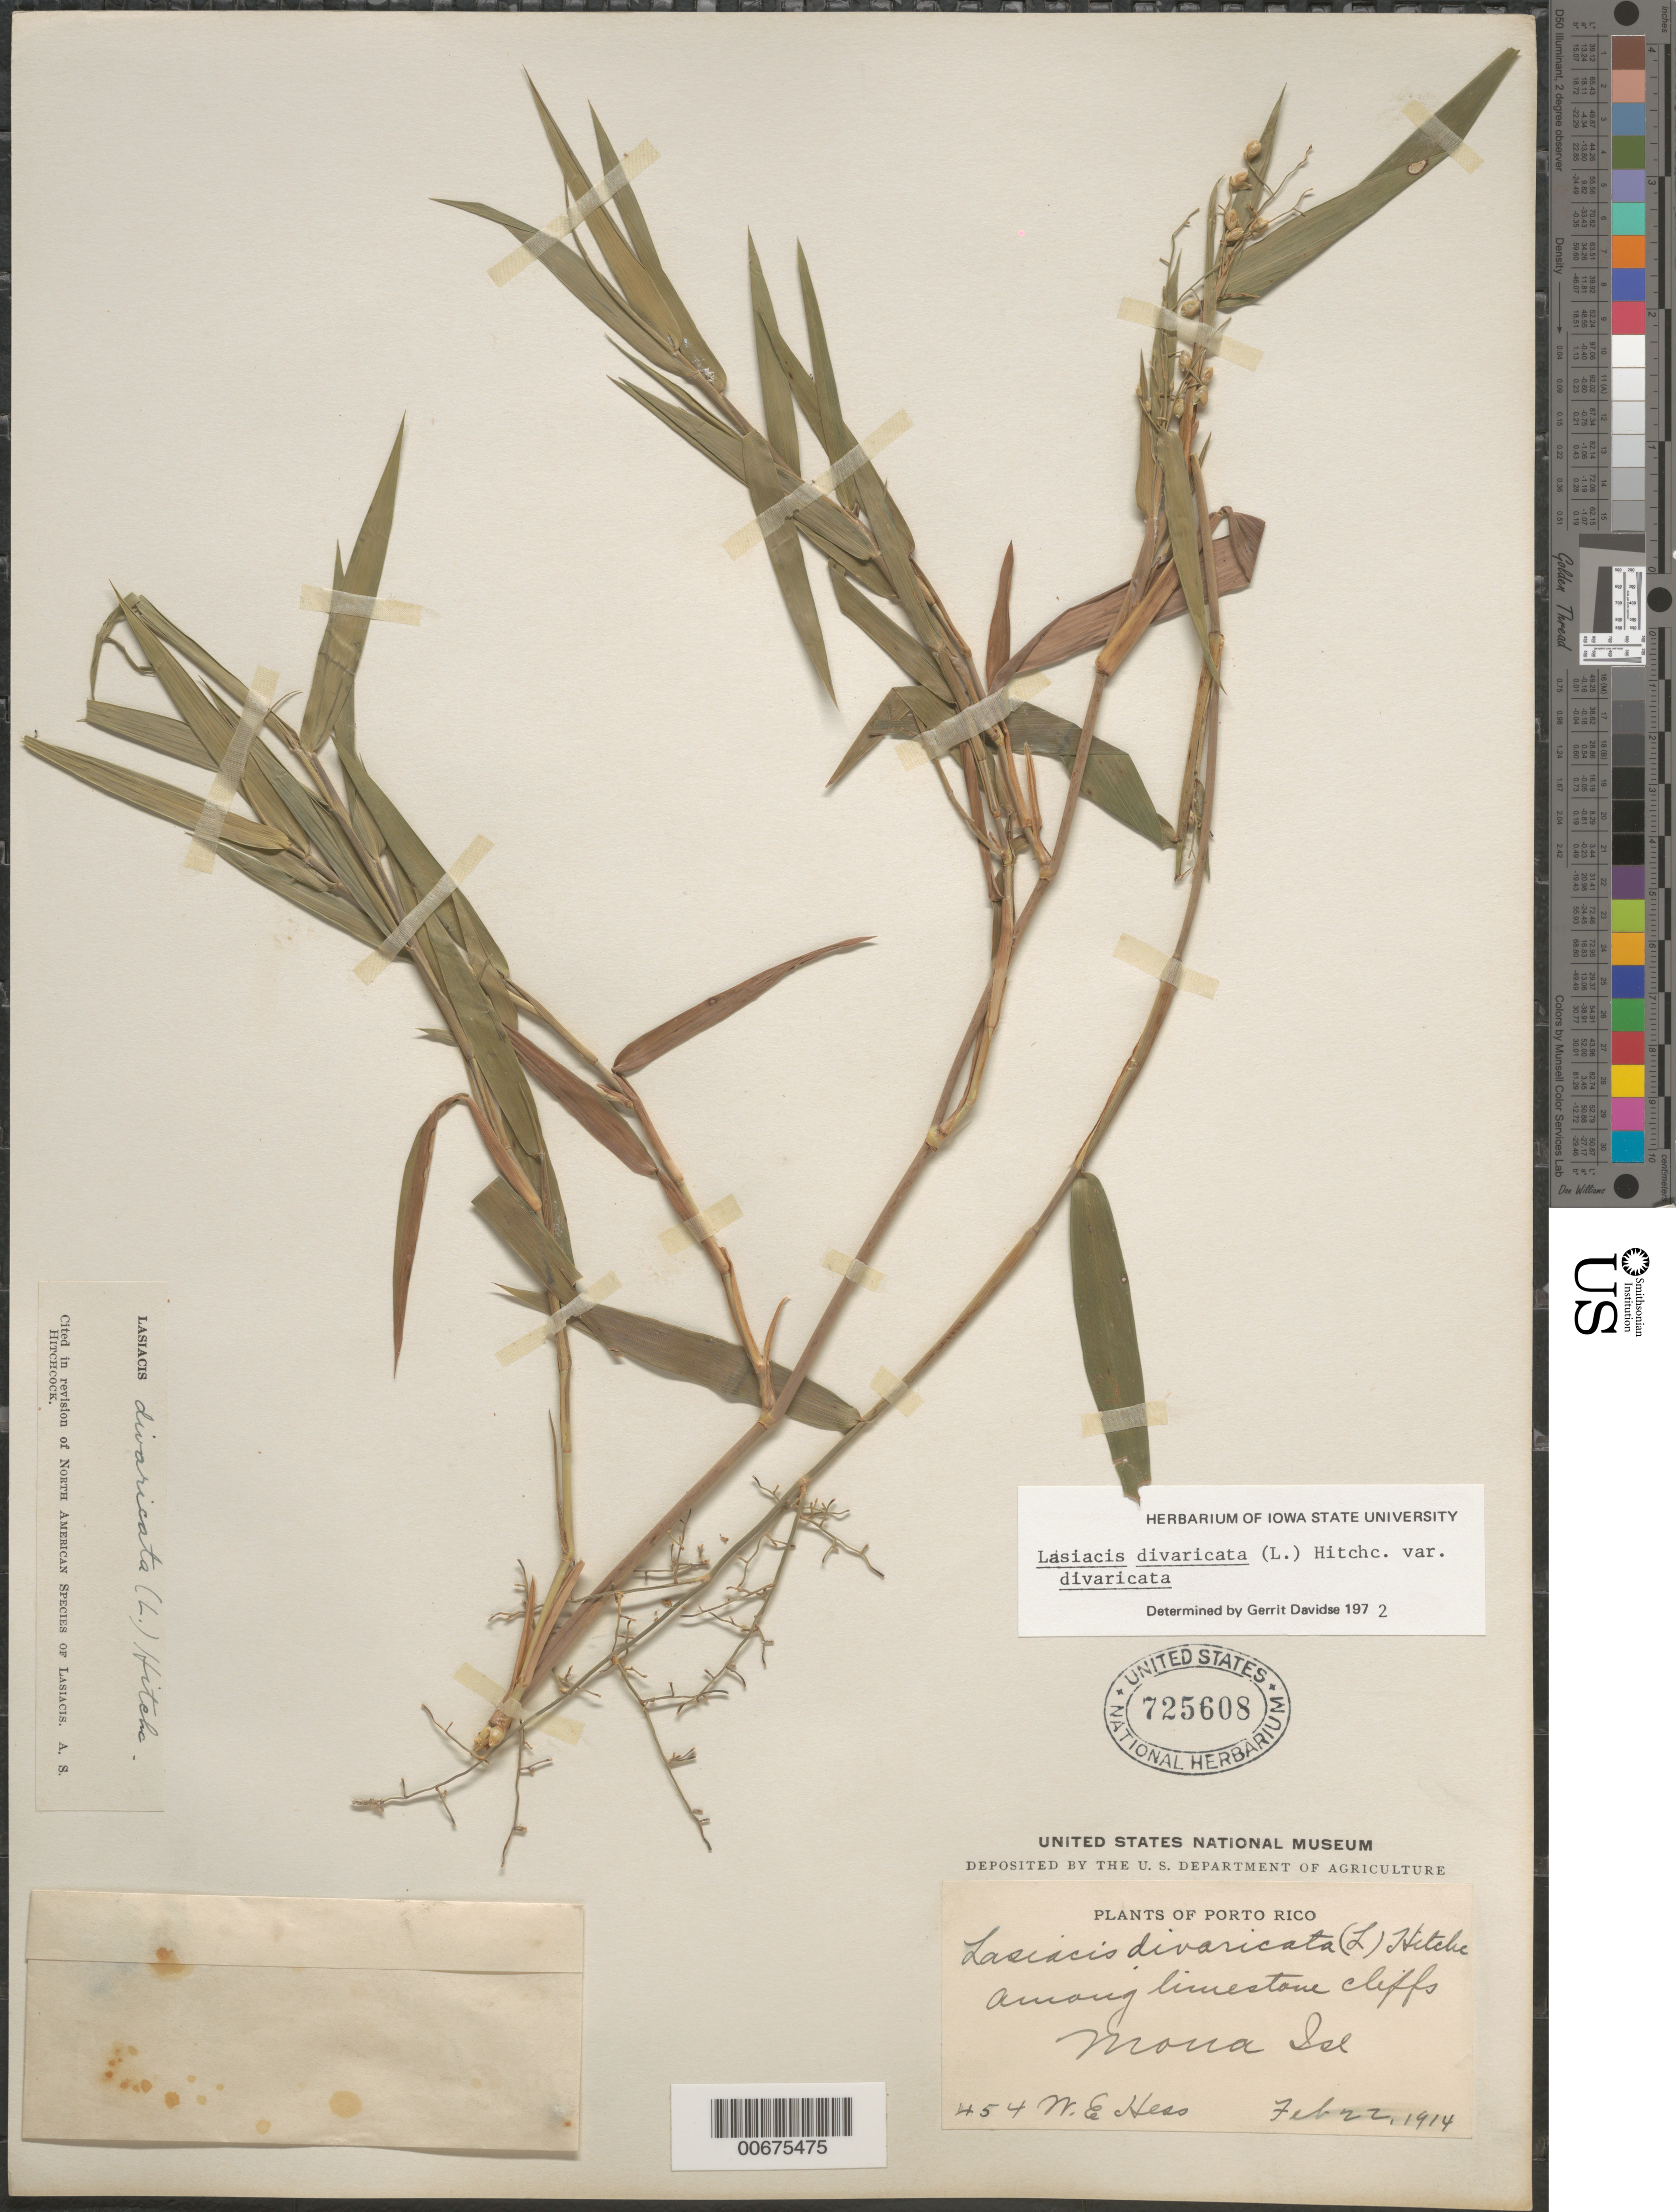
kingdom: Plantae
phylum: Tracheophyta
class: Liliopsida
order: Poales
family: Poaceae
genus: Lasiacis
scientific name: Lasiacis divaricata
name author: (L.) Hitchc.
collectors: W. Hess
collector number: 454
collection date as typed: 22 Feb 1914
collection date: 1914-02-22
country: Puerto Rico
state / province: Mayaguëz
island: Mona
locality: Mona Island: Among limestone cliffs.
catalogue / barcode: US 725608